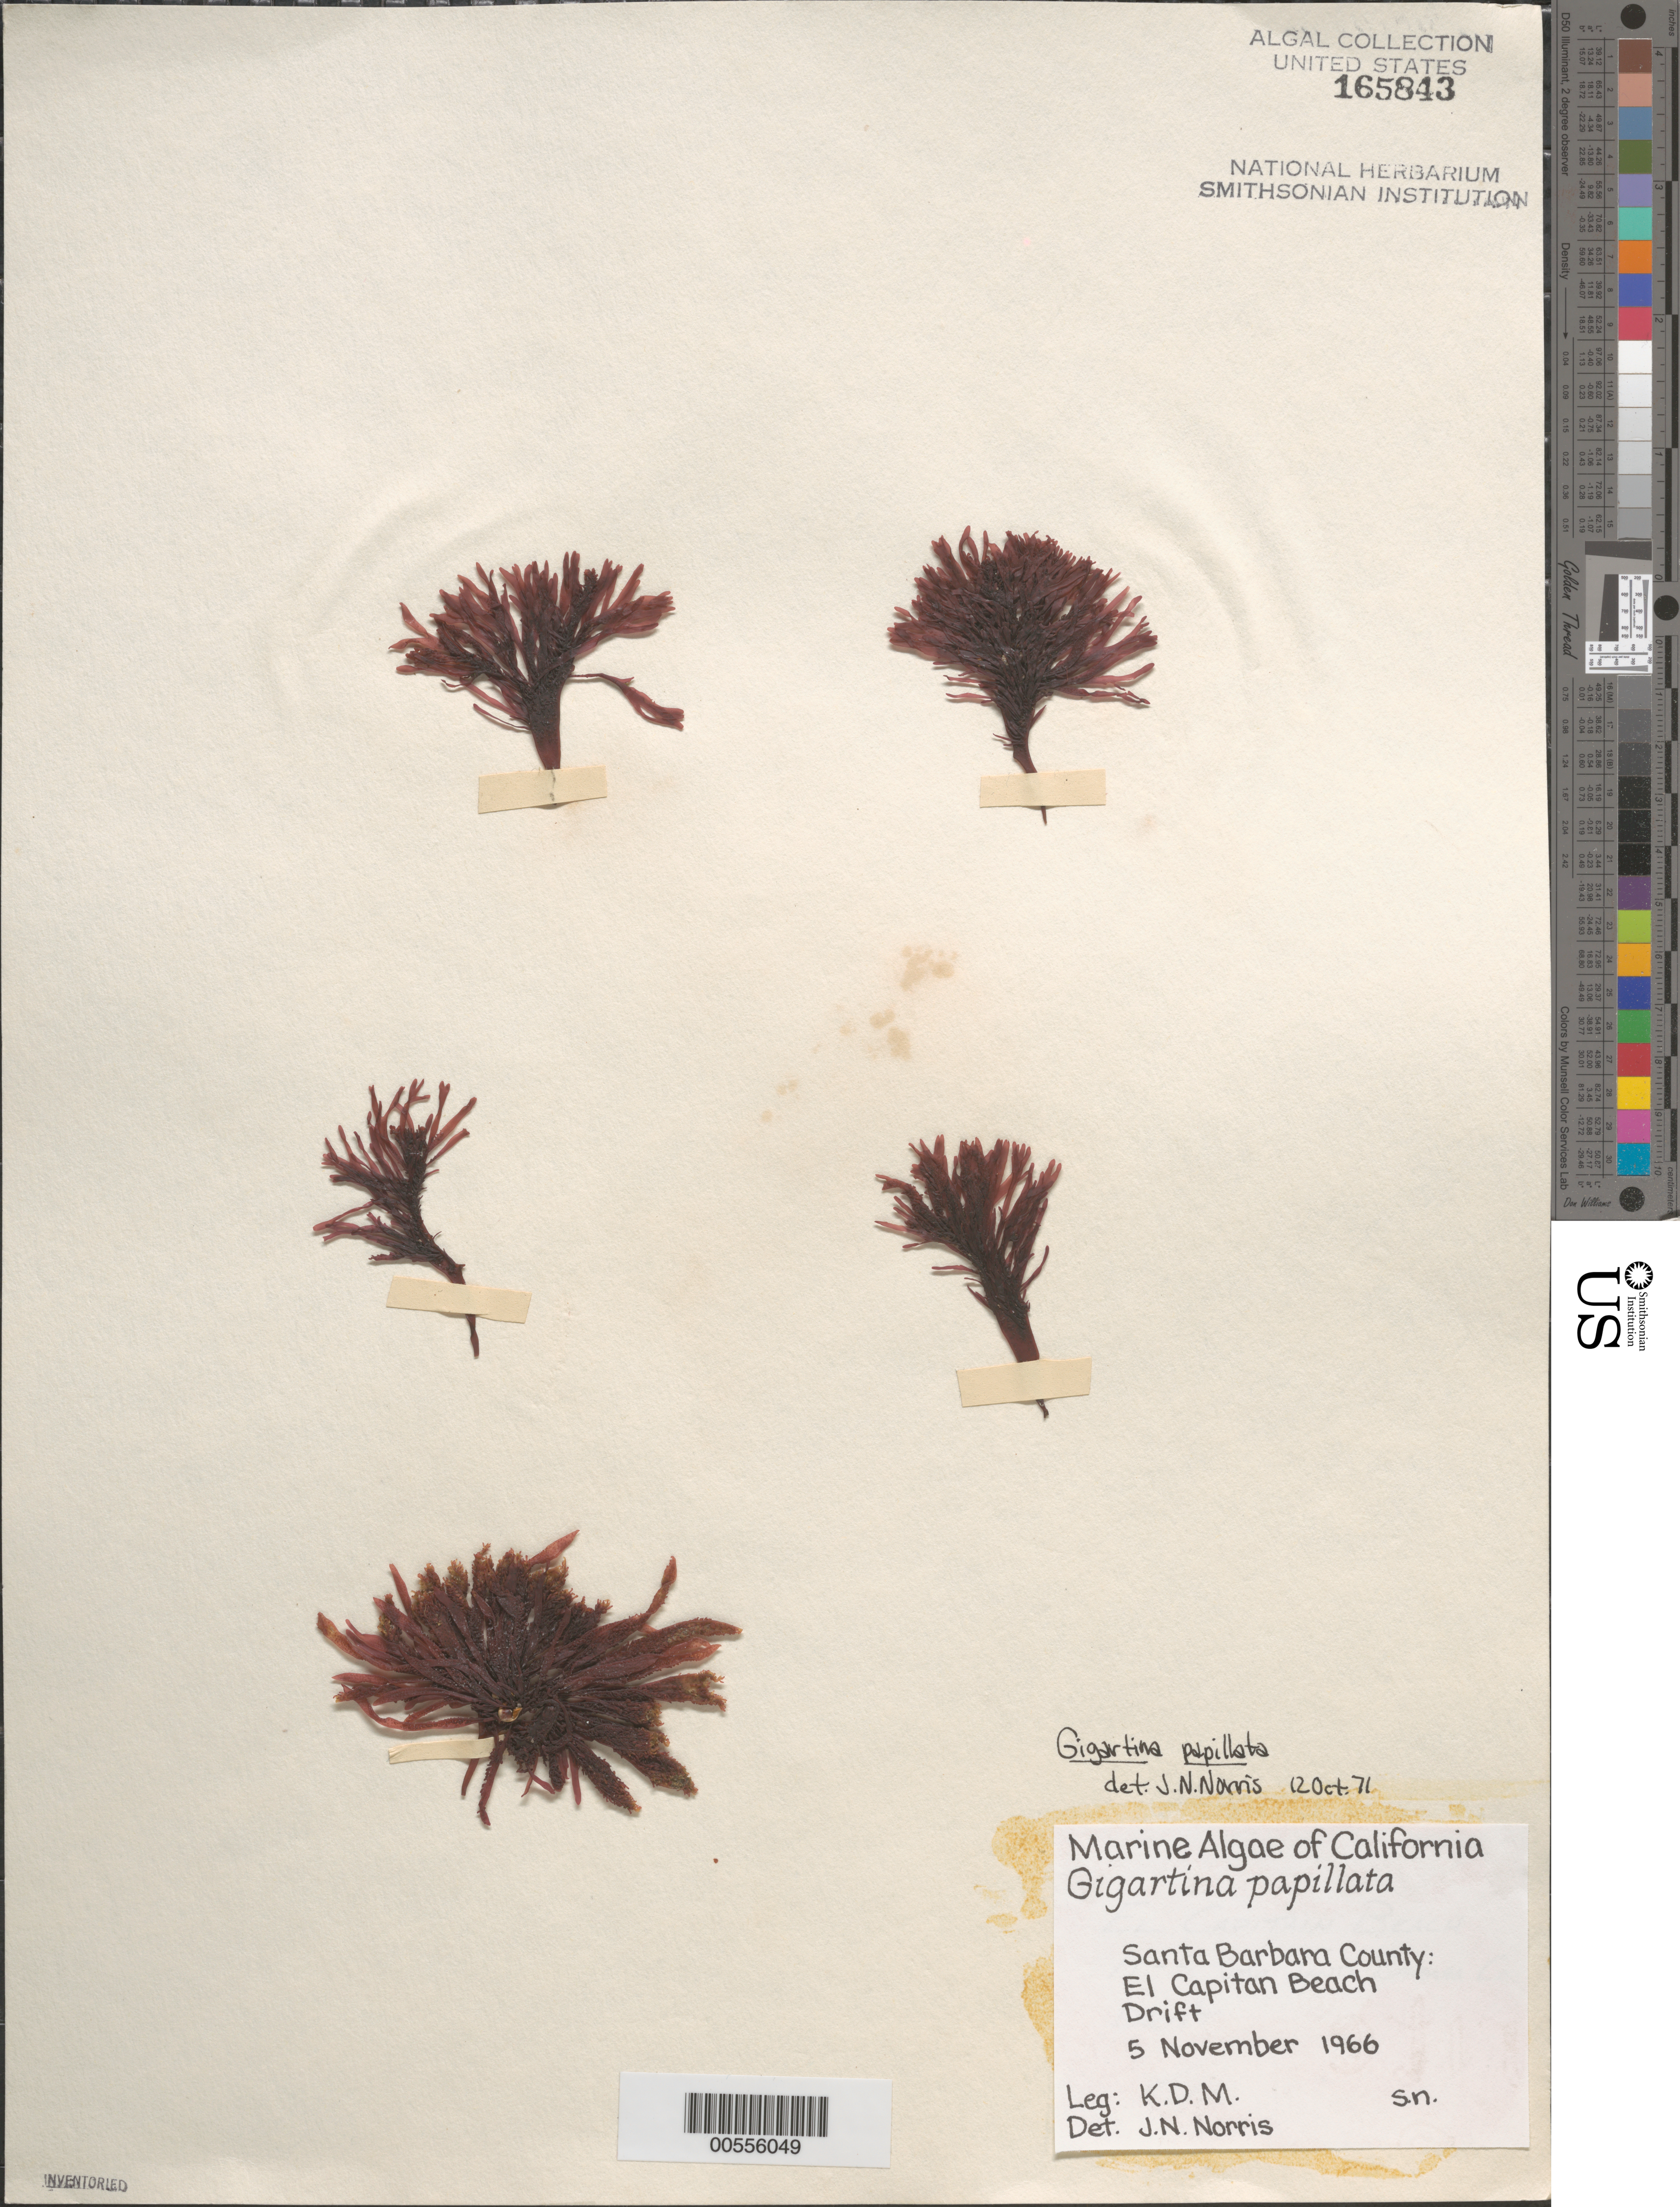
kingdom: Plantae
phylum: Rhodophyta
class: Florideophyceae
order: Gigartinales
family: Phyllophoraceae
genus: Mastocarpus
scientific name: Mastocarpus papillatus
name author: (C. Agardh) Kütz.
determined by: Algae name updating Project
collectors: K. Marvel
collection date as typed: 05 Nov 1966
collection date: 1966-11-05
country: United States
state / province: California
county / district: Santa Barbara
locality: El Capitan Beach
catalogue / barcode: US 165843